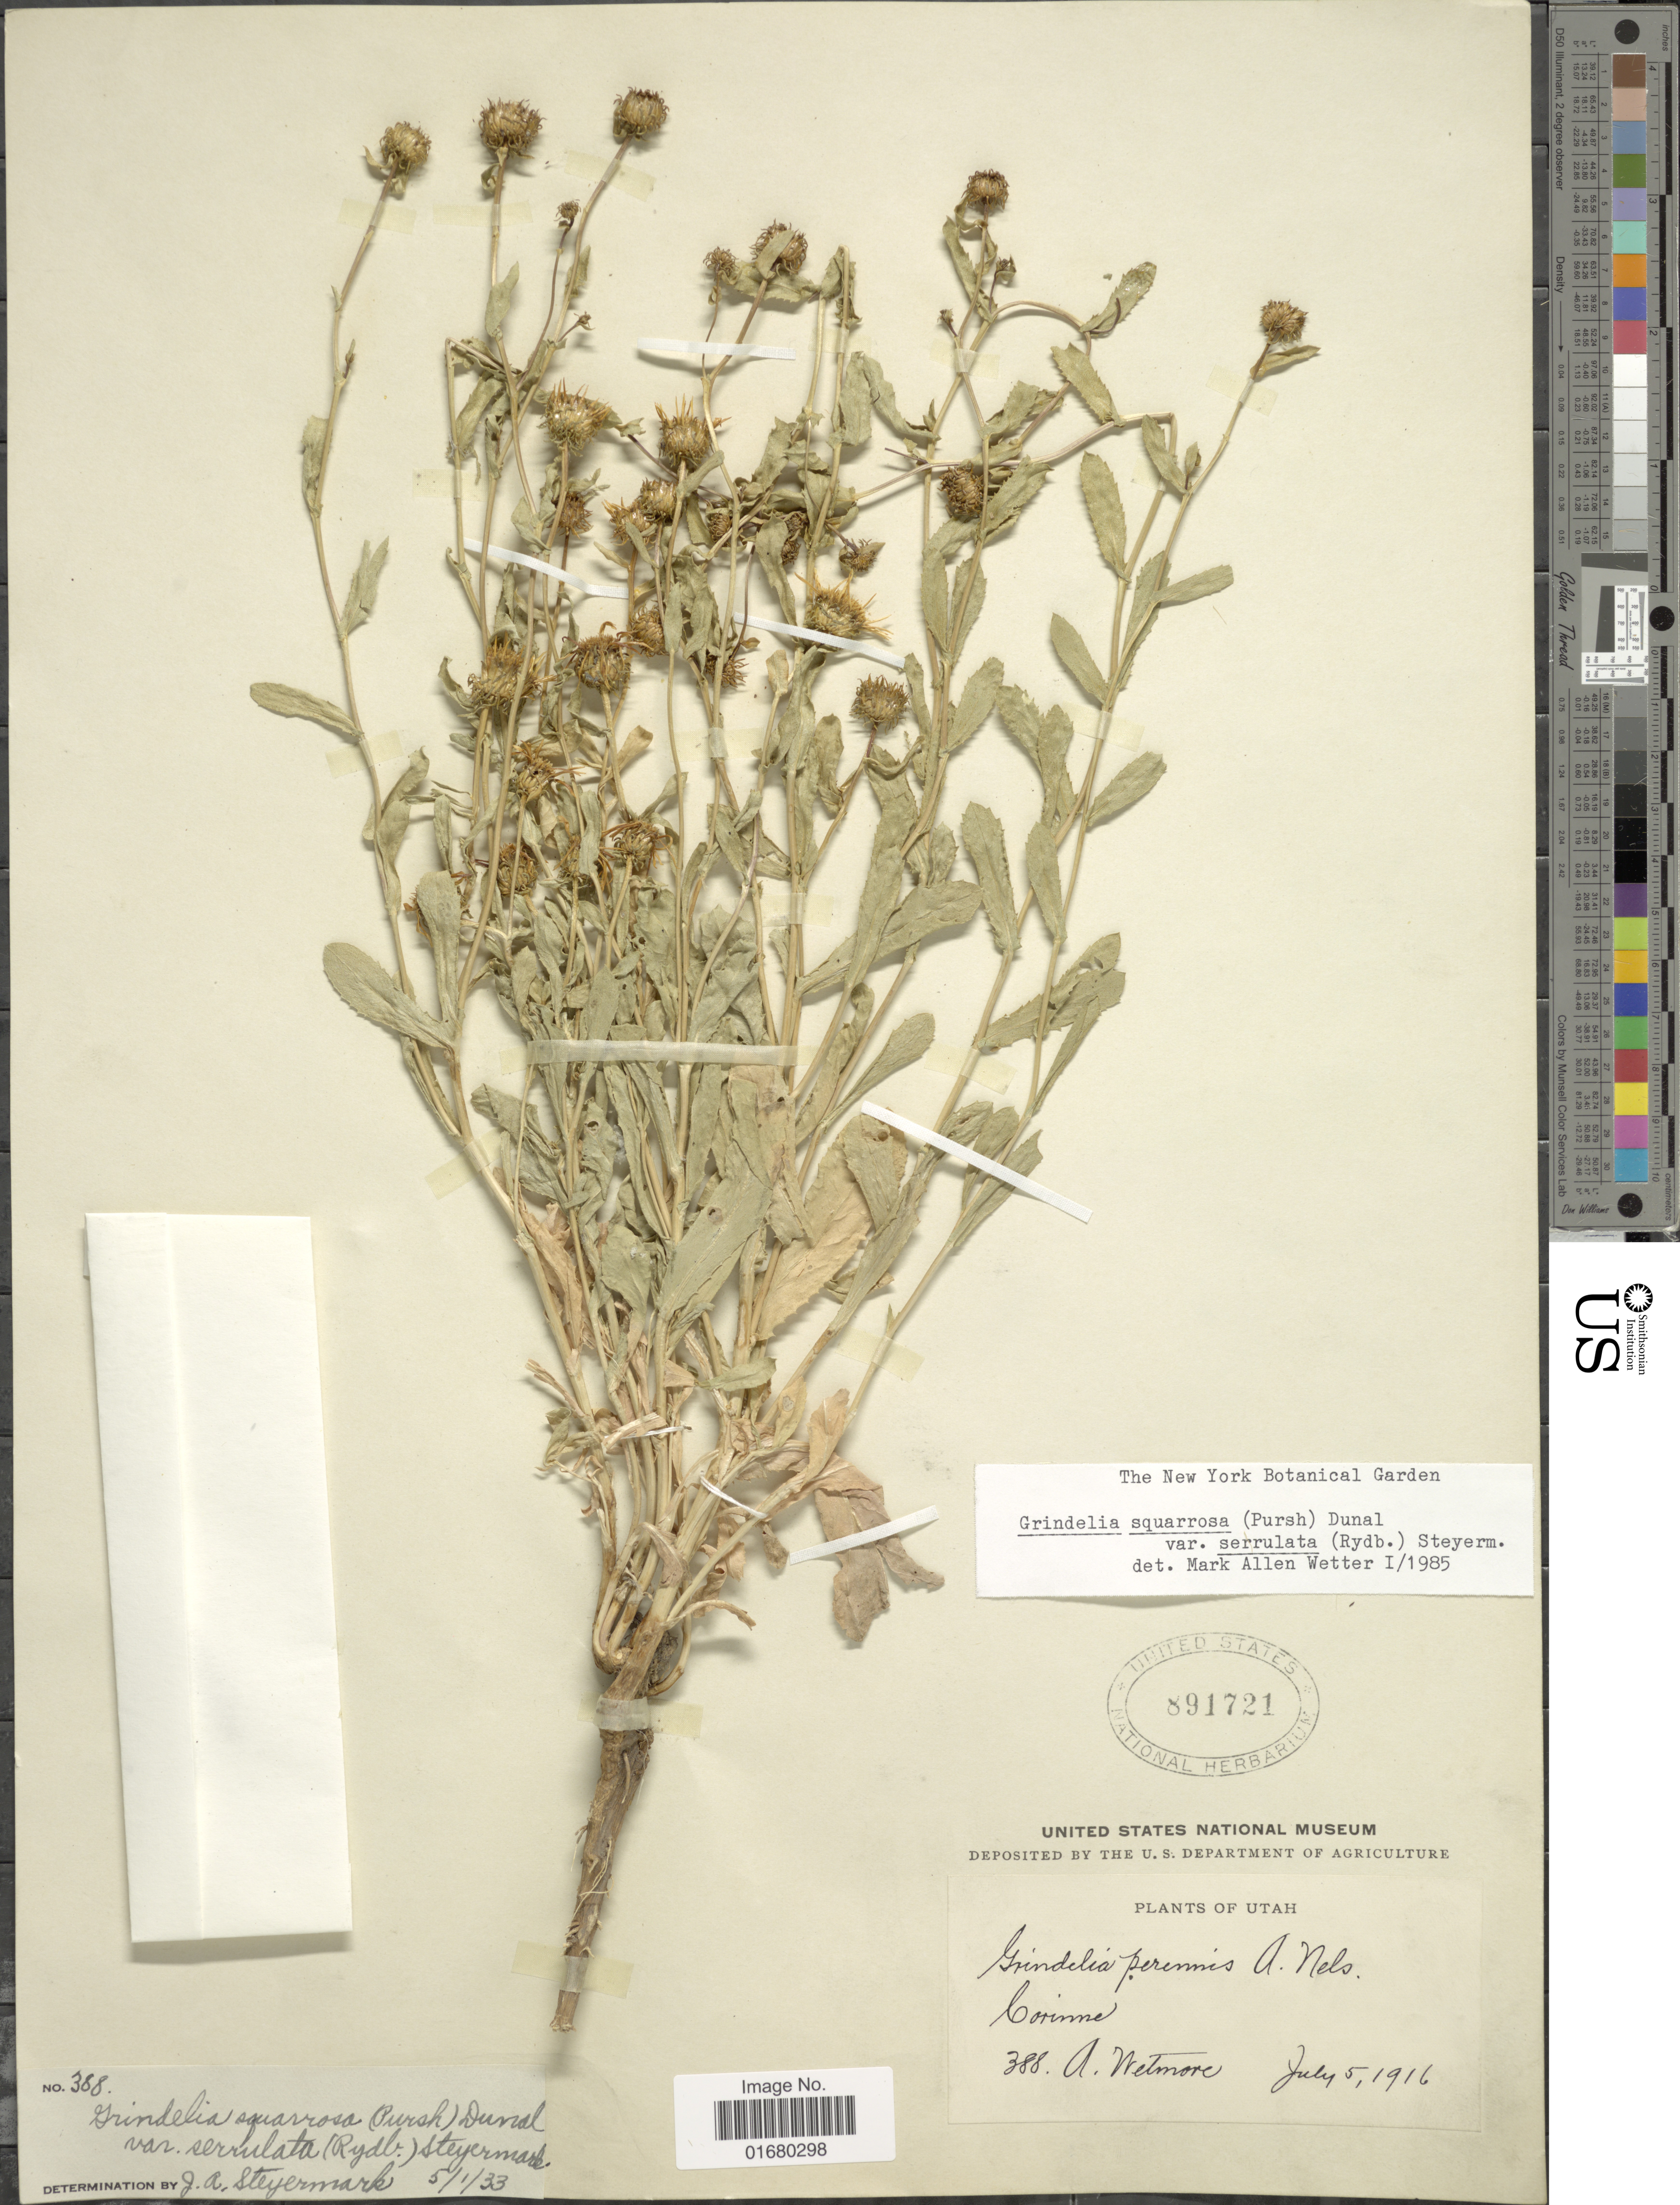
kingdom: Plantae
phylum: Tracheophyta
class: Magnoliopsida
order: Asterales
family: Asteraceae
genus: Grindelia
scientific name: Grindelia squarrosa var. serrulata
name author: (Rydb.) Steyerm.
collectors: A. Wetmore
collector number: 388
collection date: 1916-07-05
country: United States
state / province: Utah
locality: Corima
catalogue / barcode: US 891721